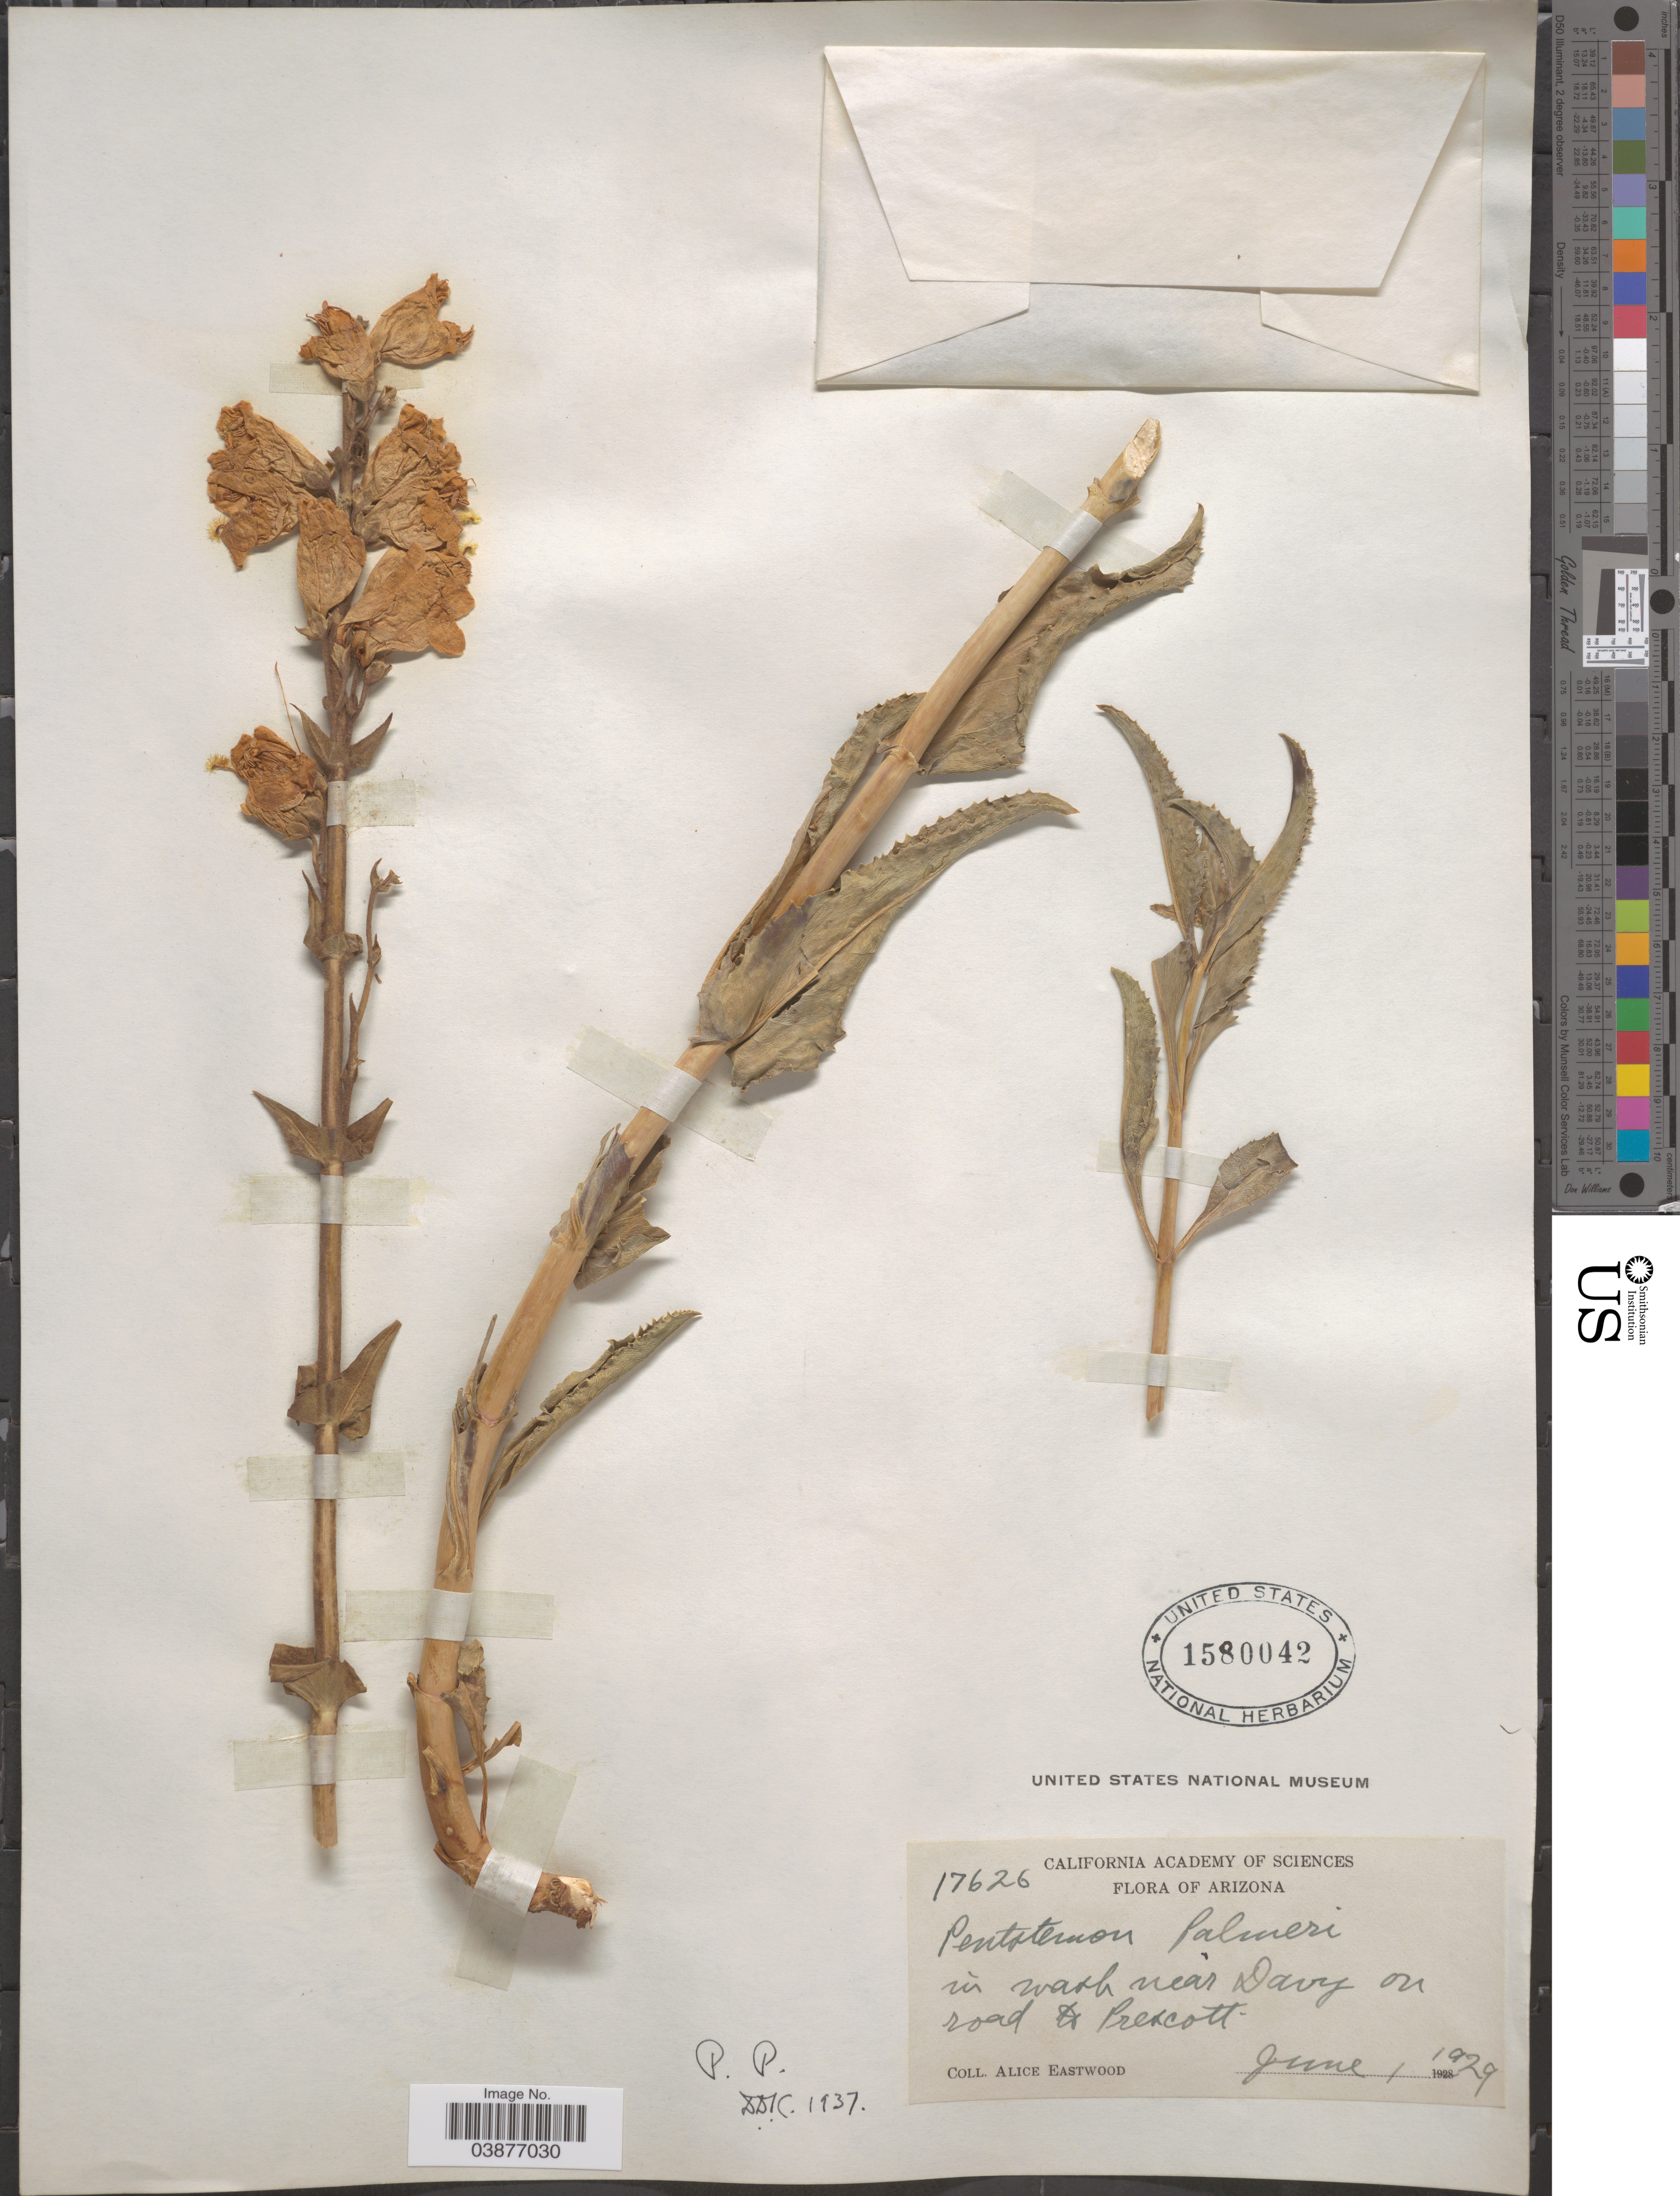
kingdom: Plantae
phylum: Tracheophyta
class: Magnoliopsida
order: Lamiales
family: Plantaginaceae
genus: Penstemon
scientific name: Penstemon palmeri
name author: A. Gray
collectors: A. Eastwood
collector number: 17626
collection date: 1929-06-01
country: United States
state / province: Arizona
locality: In wash near Davy on road Prescott.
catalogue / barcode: US 1580042